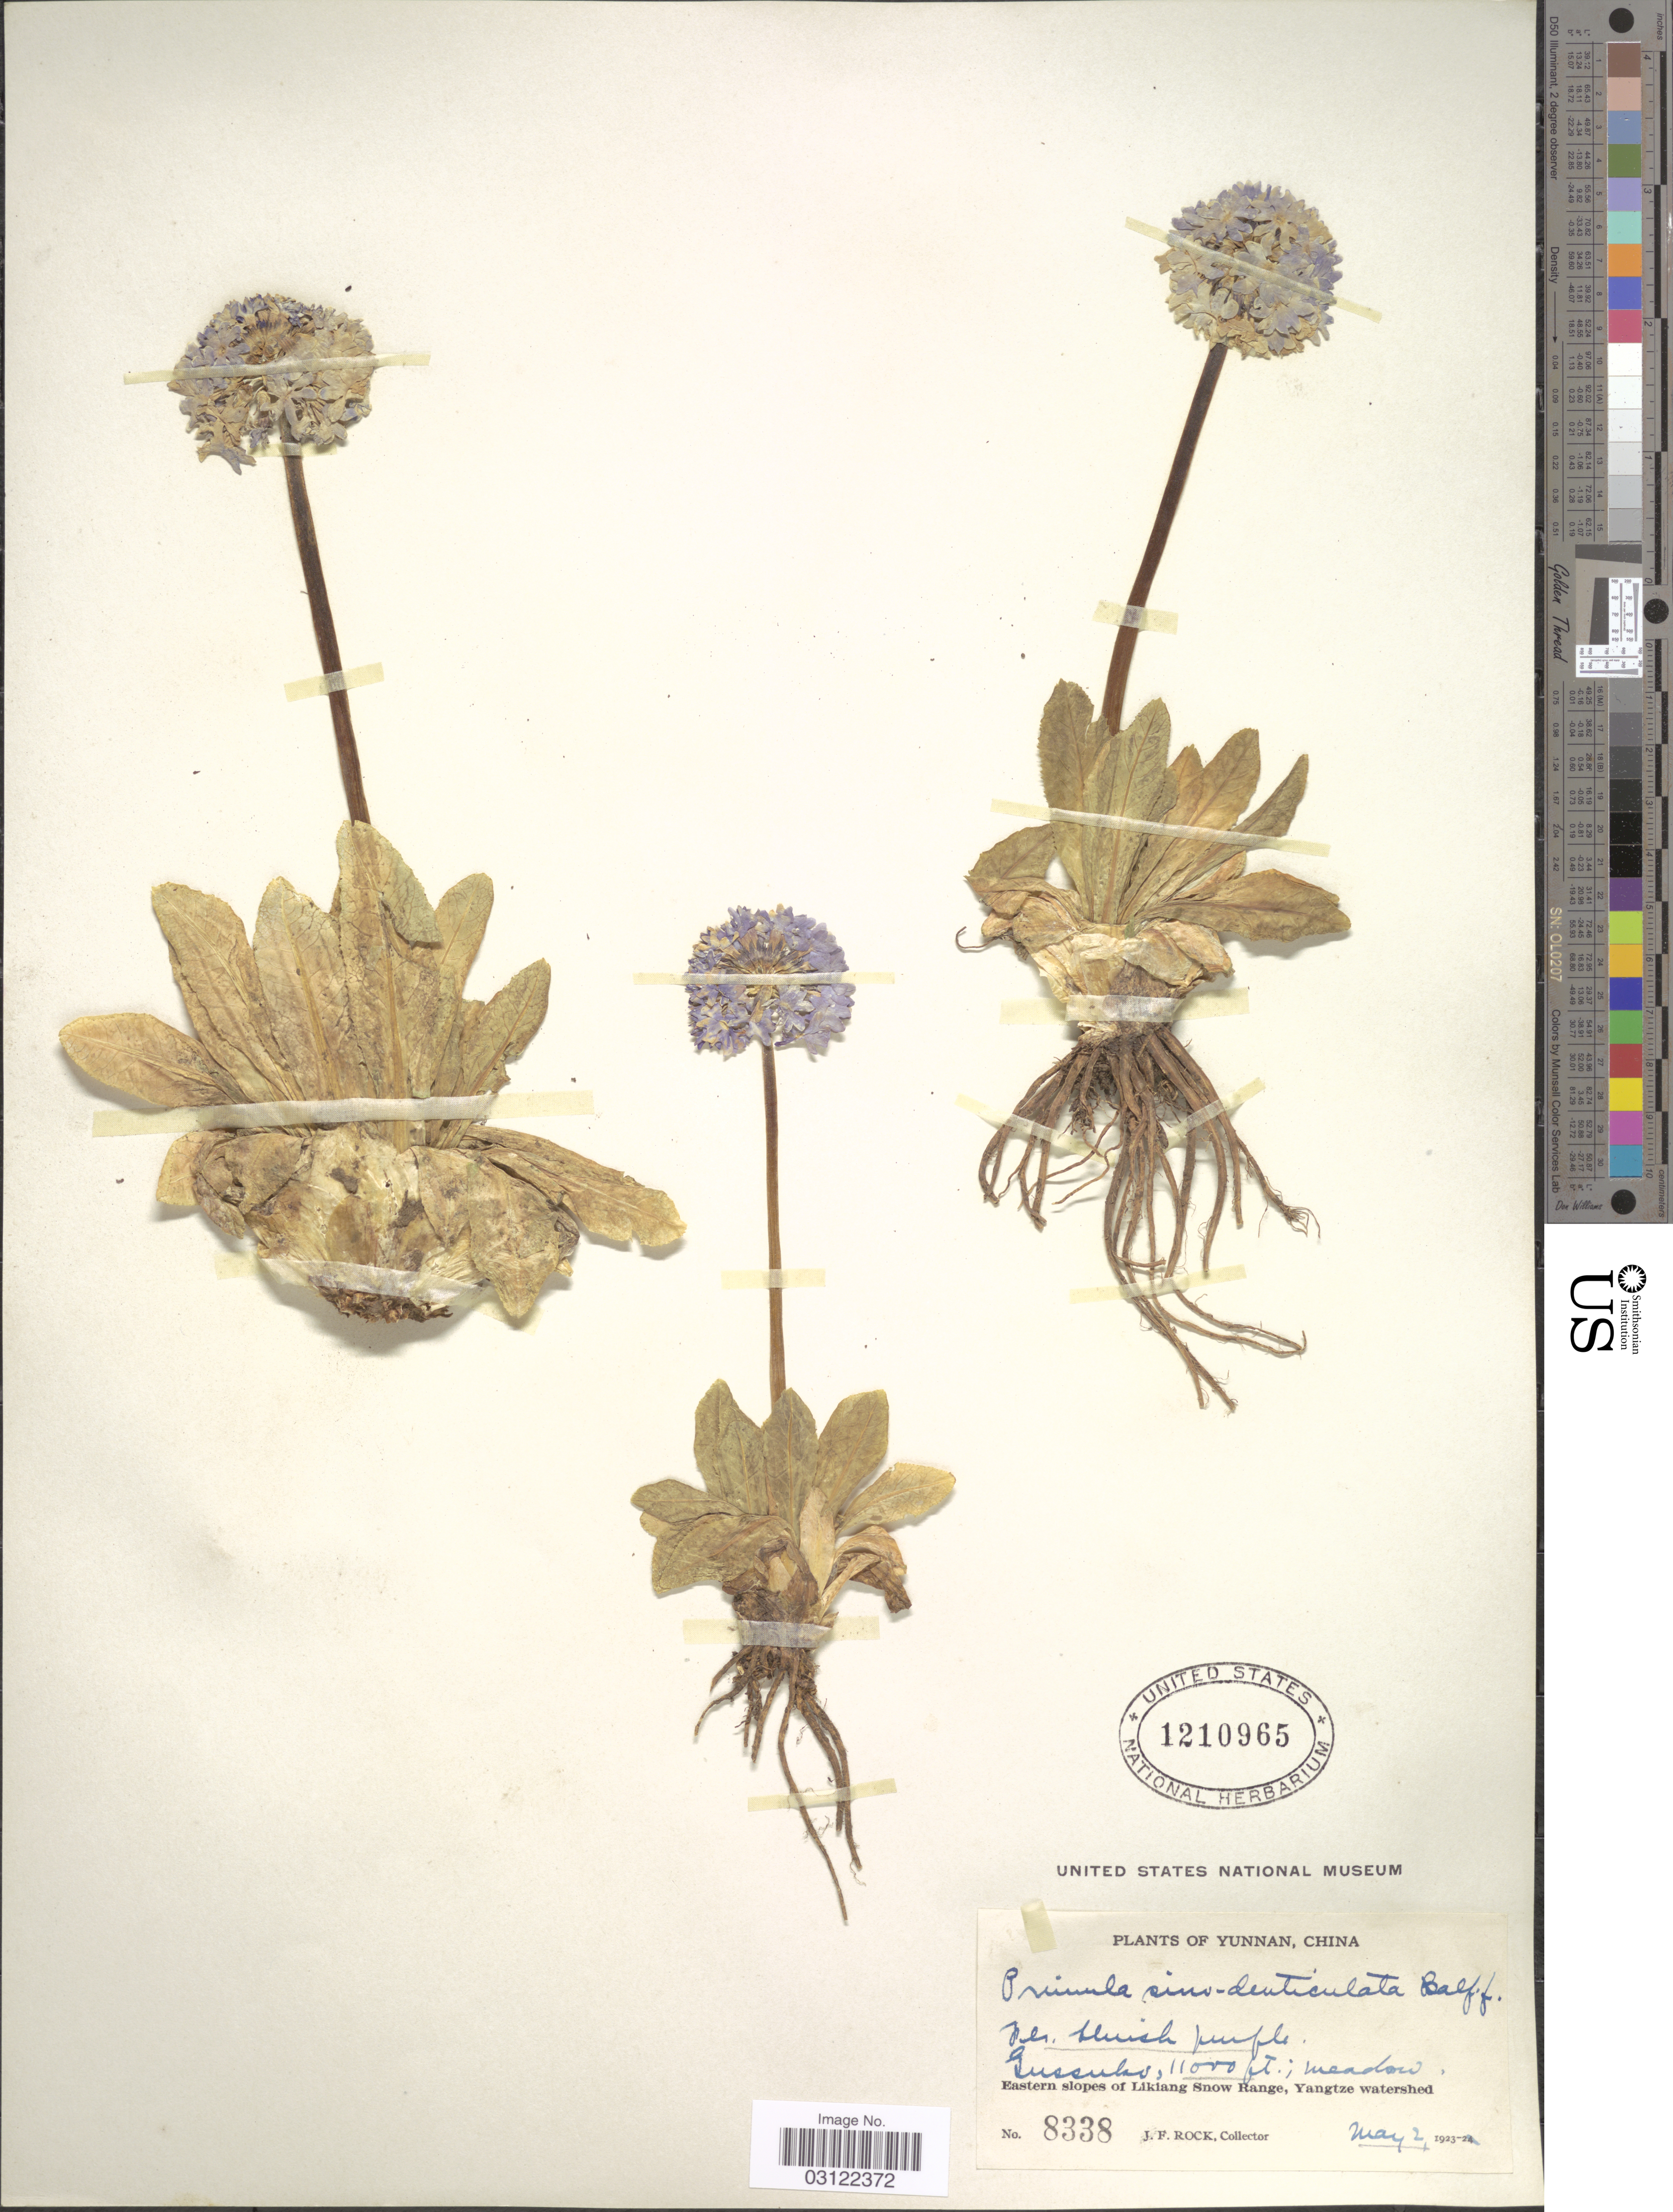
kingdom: Plantae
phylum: Tracheophyta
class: Magnoliopsida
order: Ericales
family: Primulaceae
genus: Primula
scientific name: Primula sino-denticulata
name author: Balf. f. & Forrest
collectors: J. Rock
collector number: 8338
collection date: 1923-05-02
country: China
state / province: Yunnan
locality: Gussulao. Eastern slopes of Likiang Snow Range, Yangtze watershed.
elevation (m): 3353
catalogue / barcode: US 1210965